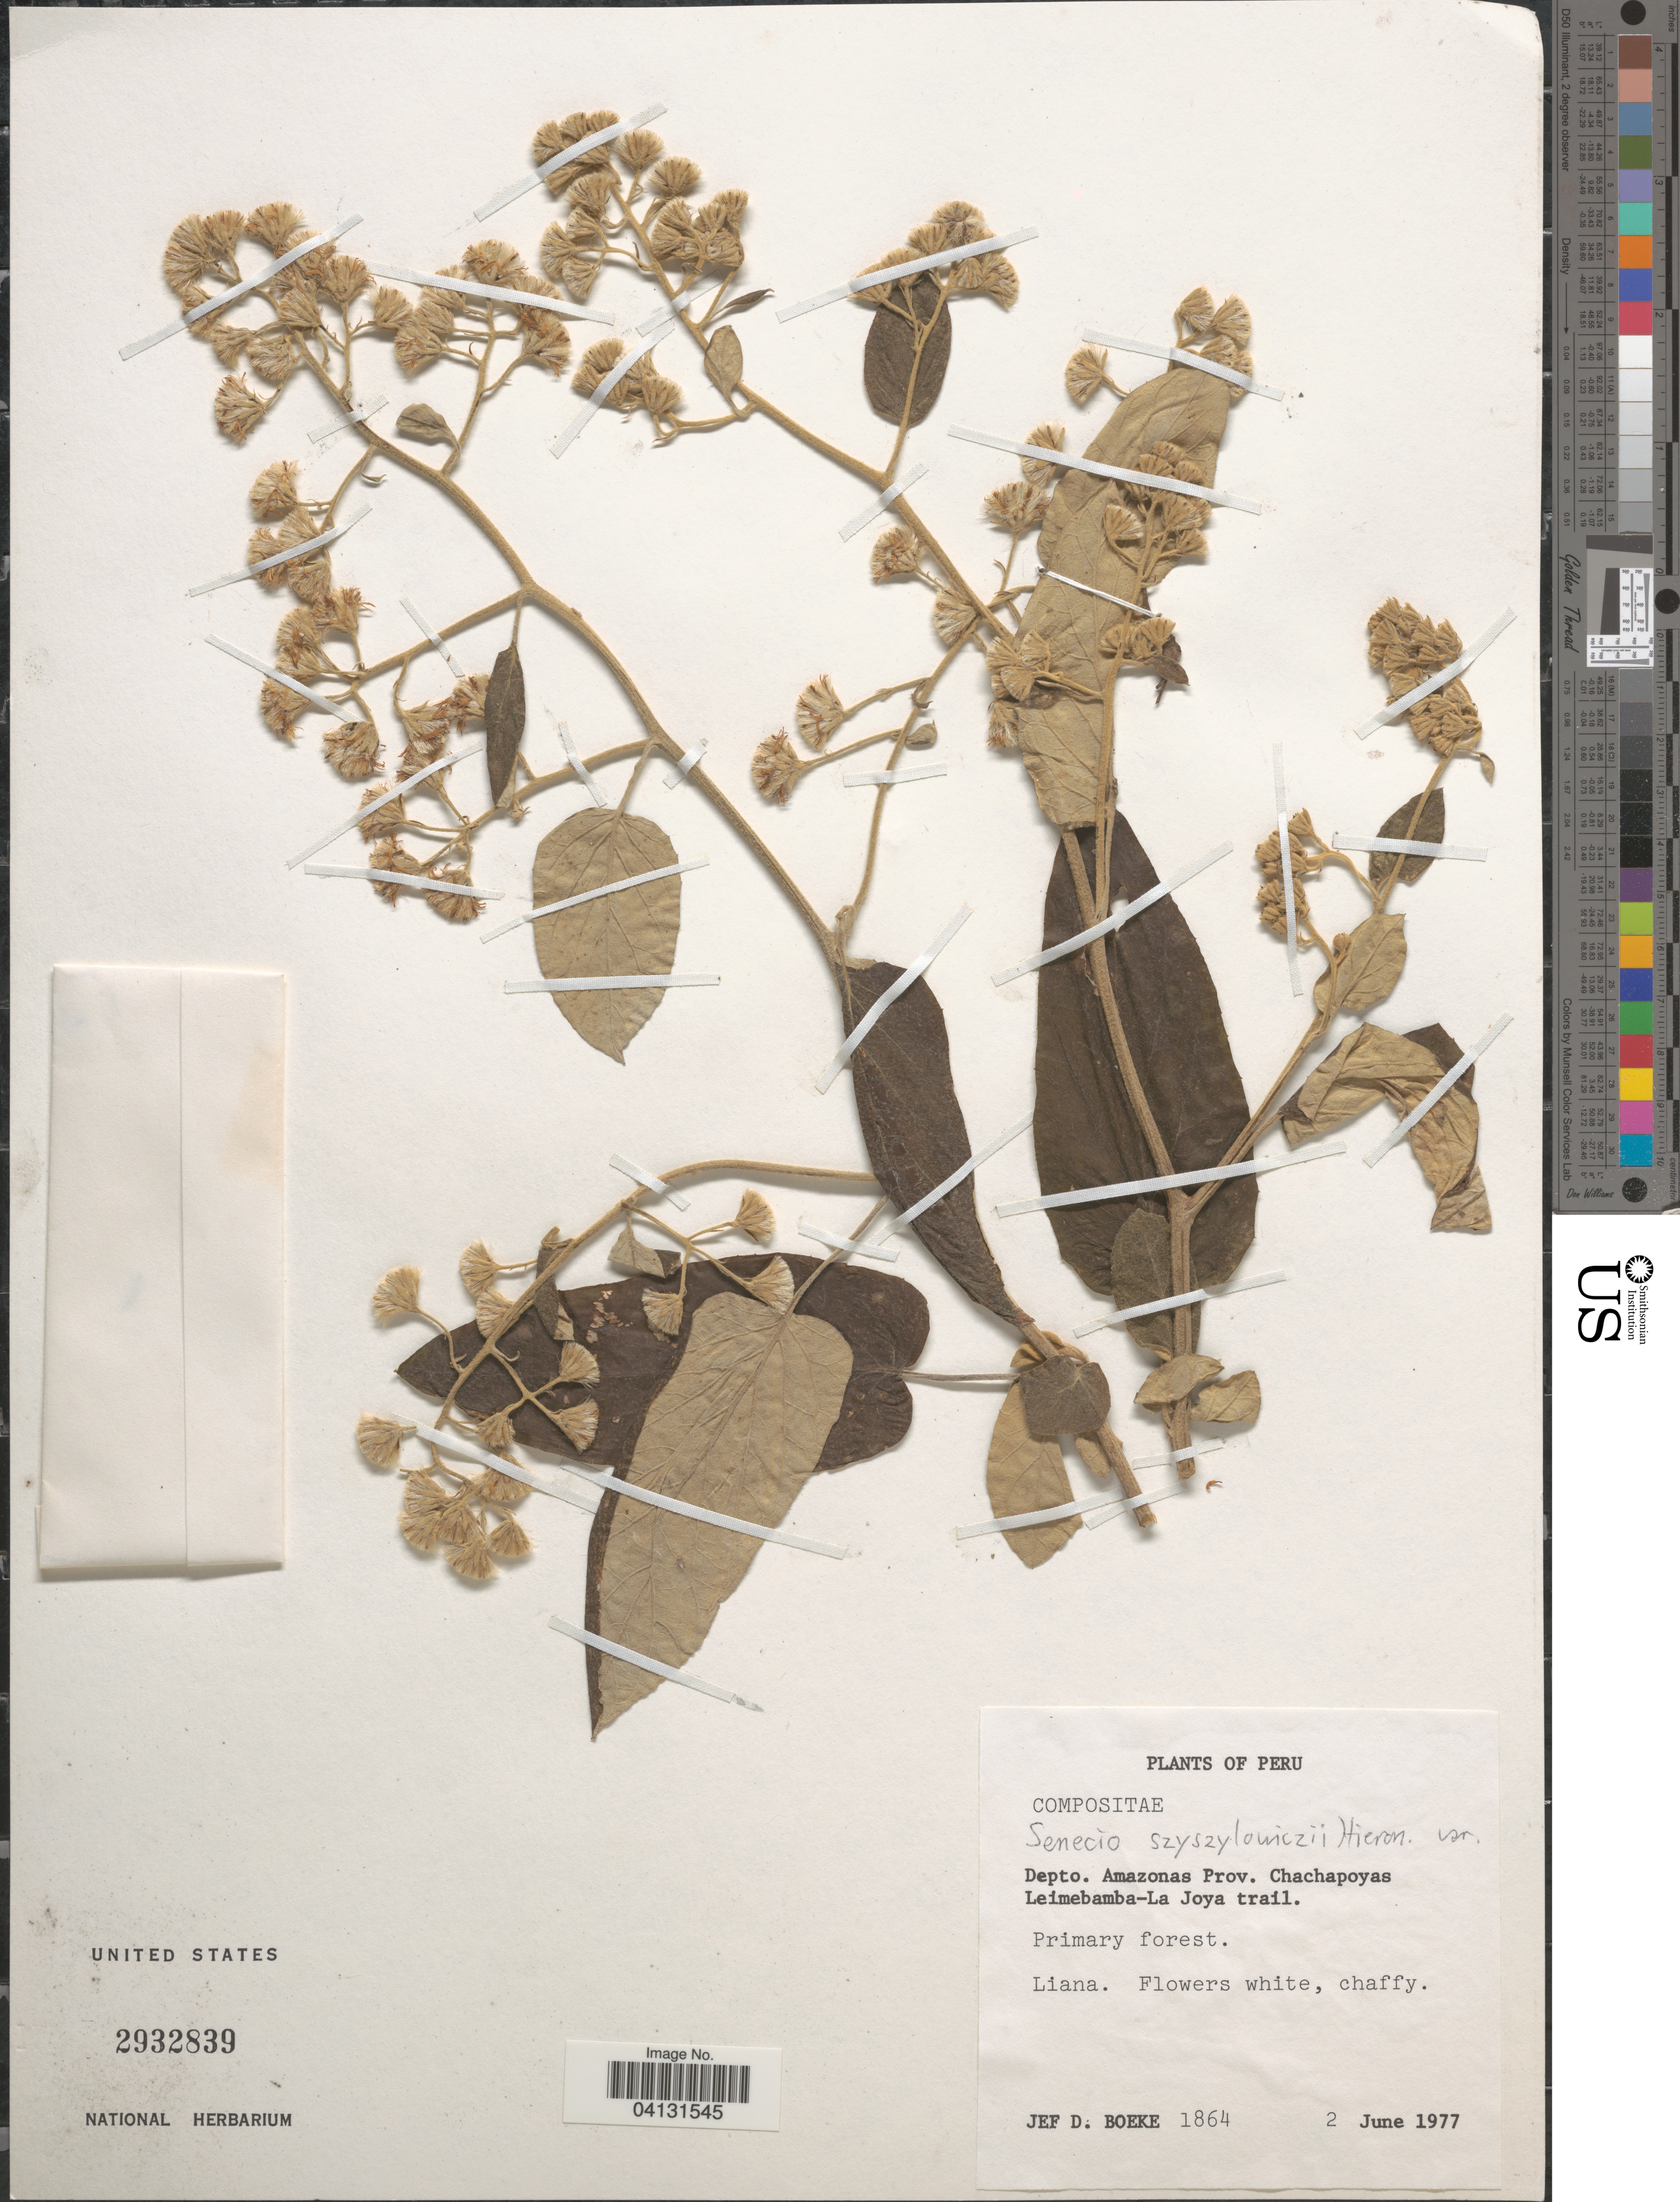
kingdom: Plantae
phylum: Tracheophyta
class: Magnoliopsida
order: Asterales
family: Asteraceae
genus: Senecio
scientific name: Senecio szyszylowiczii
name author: Hieron.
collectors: J. Boeke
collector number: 1864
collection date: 1977-06-02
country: Peru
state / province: Amazonas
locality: Depto. Amazonas Prov. Chachapoyas. Leimebamba-La Joya trail.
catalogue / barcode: US 2932839